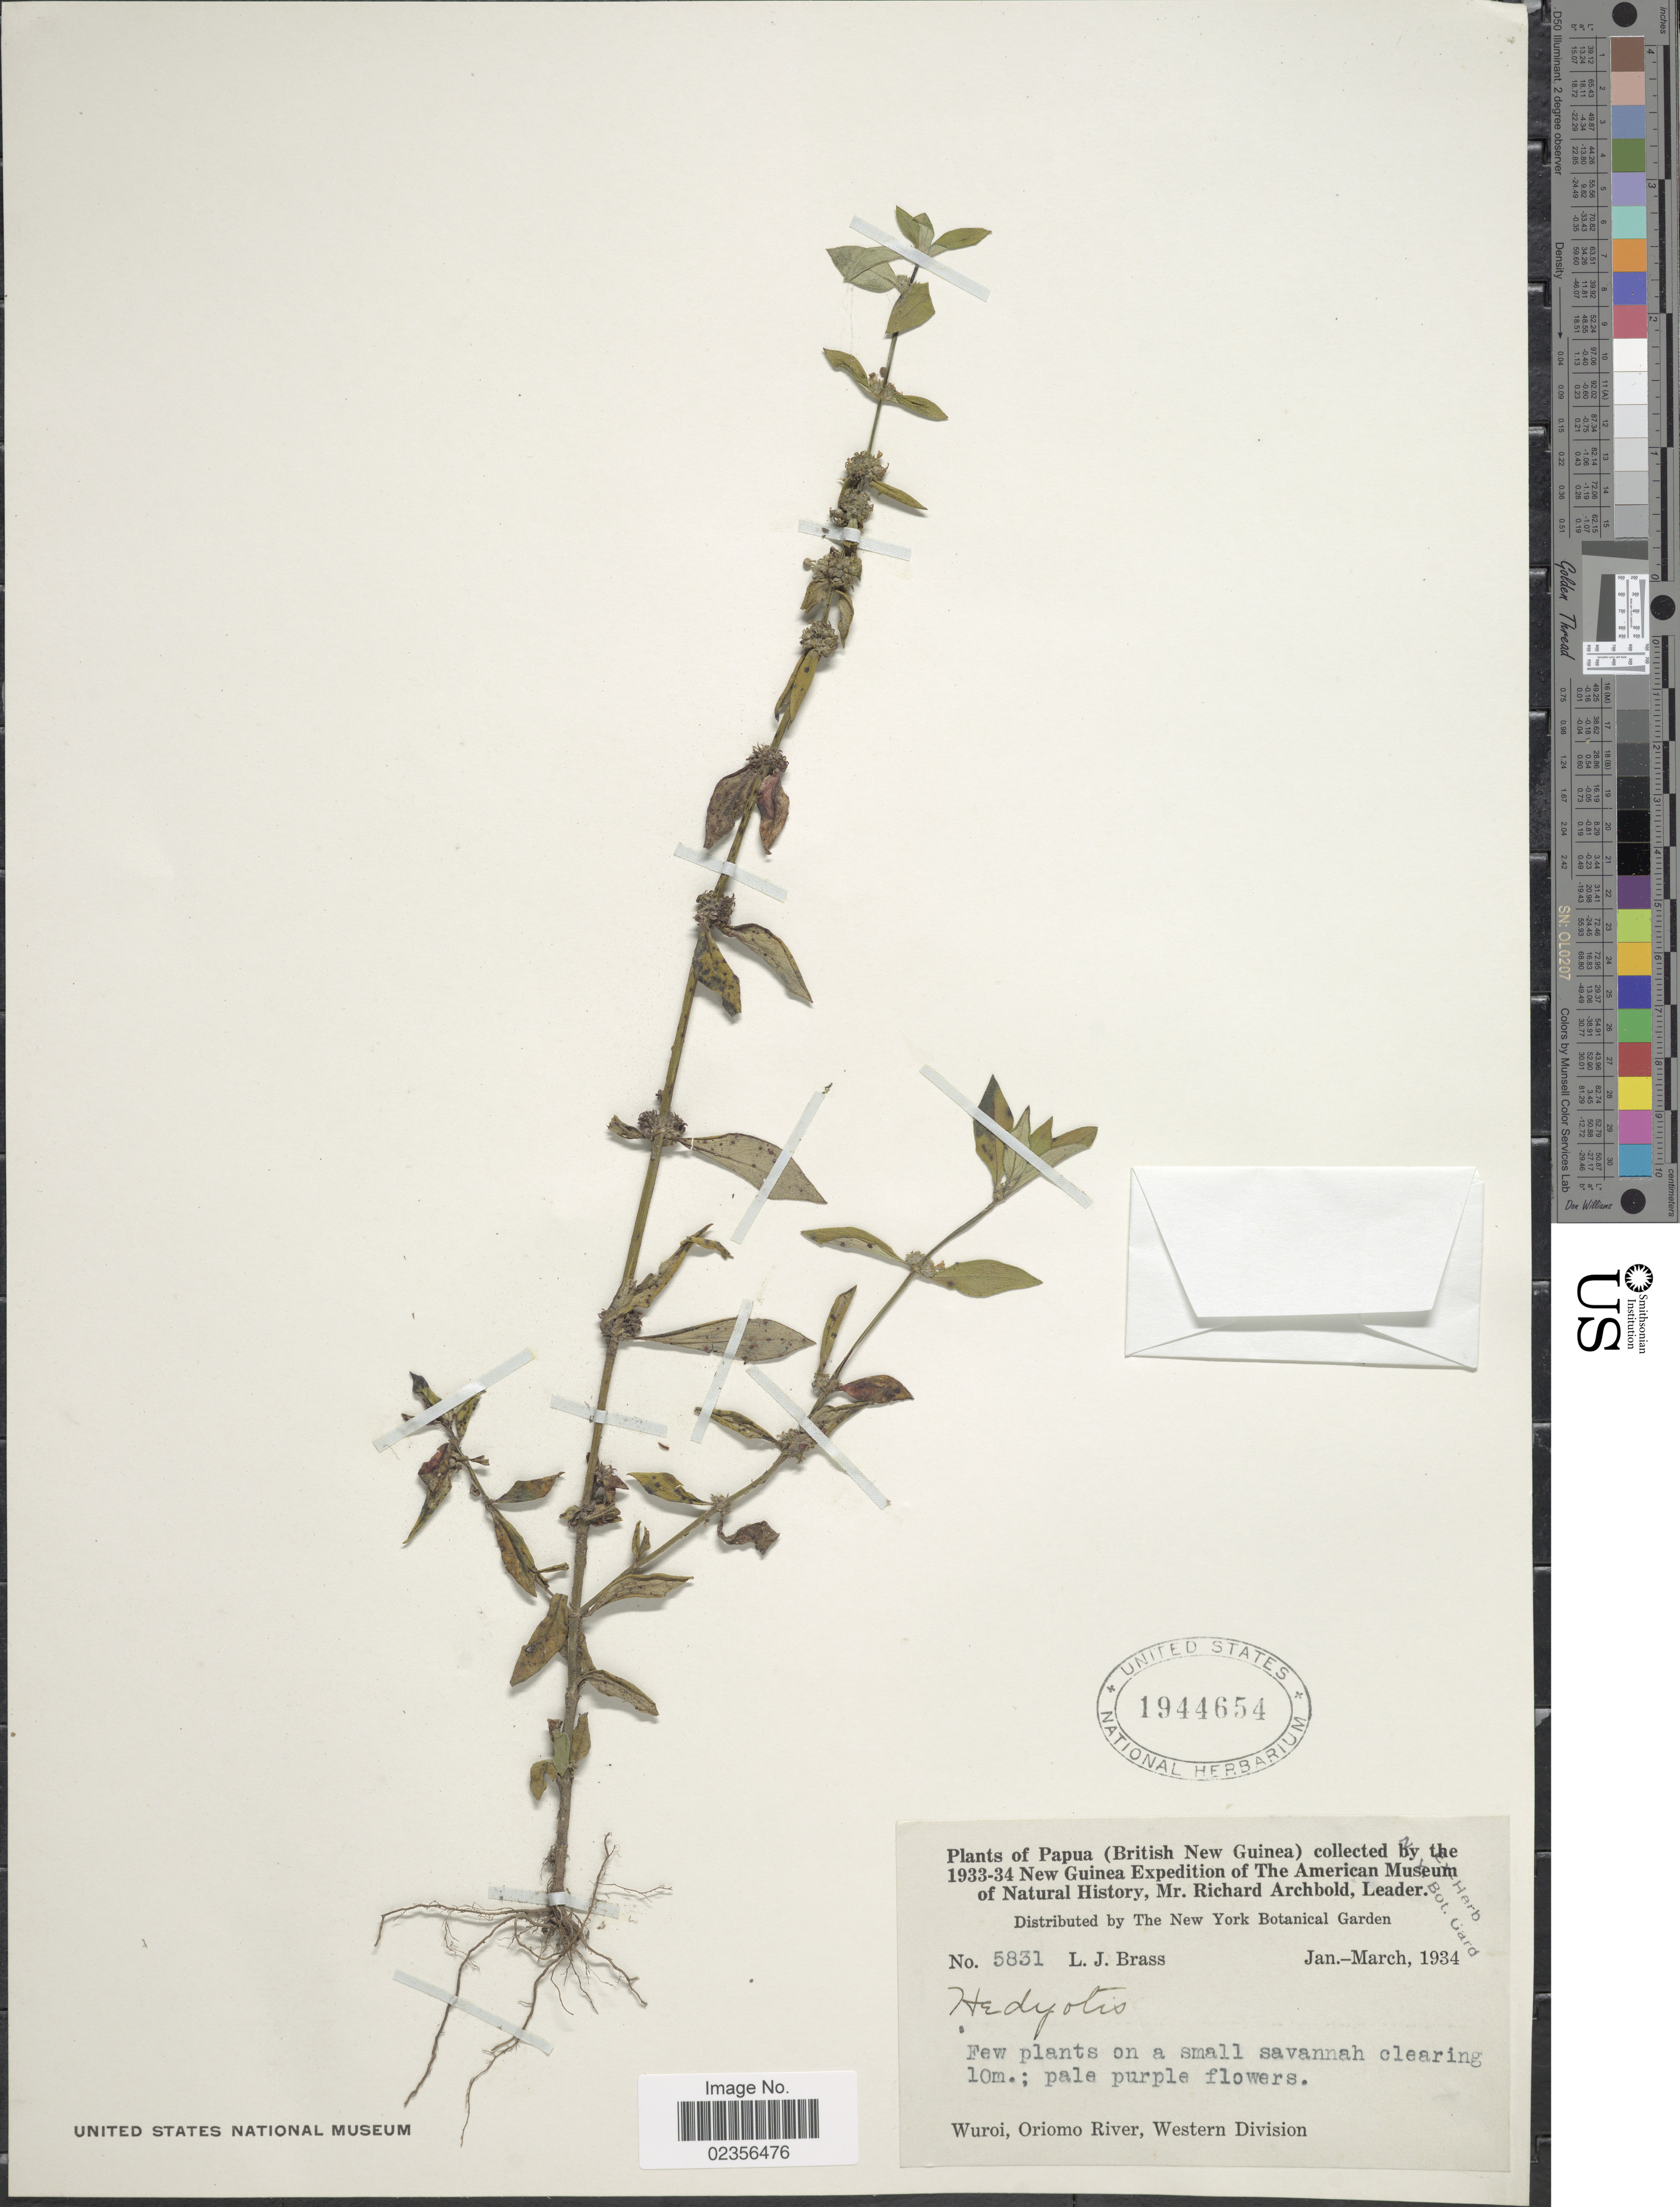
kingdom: Plantae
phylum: Tracheophyta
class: Magnoliopsida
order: Gentianales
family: Rubiaceae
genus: Hedyotis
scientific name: Hedyotis sp.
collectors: L. J. Brass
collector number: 5831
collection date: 1934-01/1934-03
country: Papua New Guinea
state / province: Manus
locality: Papua (British New Guinea) New Guinea. Wuroi, Oriomo River, Western Division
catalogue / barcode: US 1944654